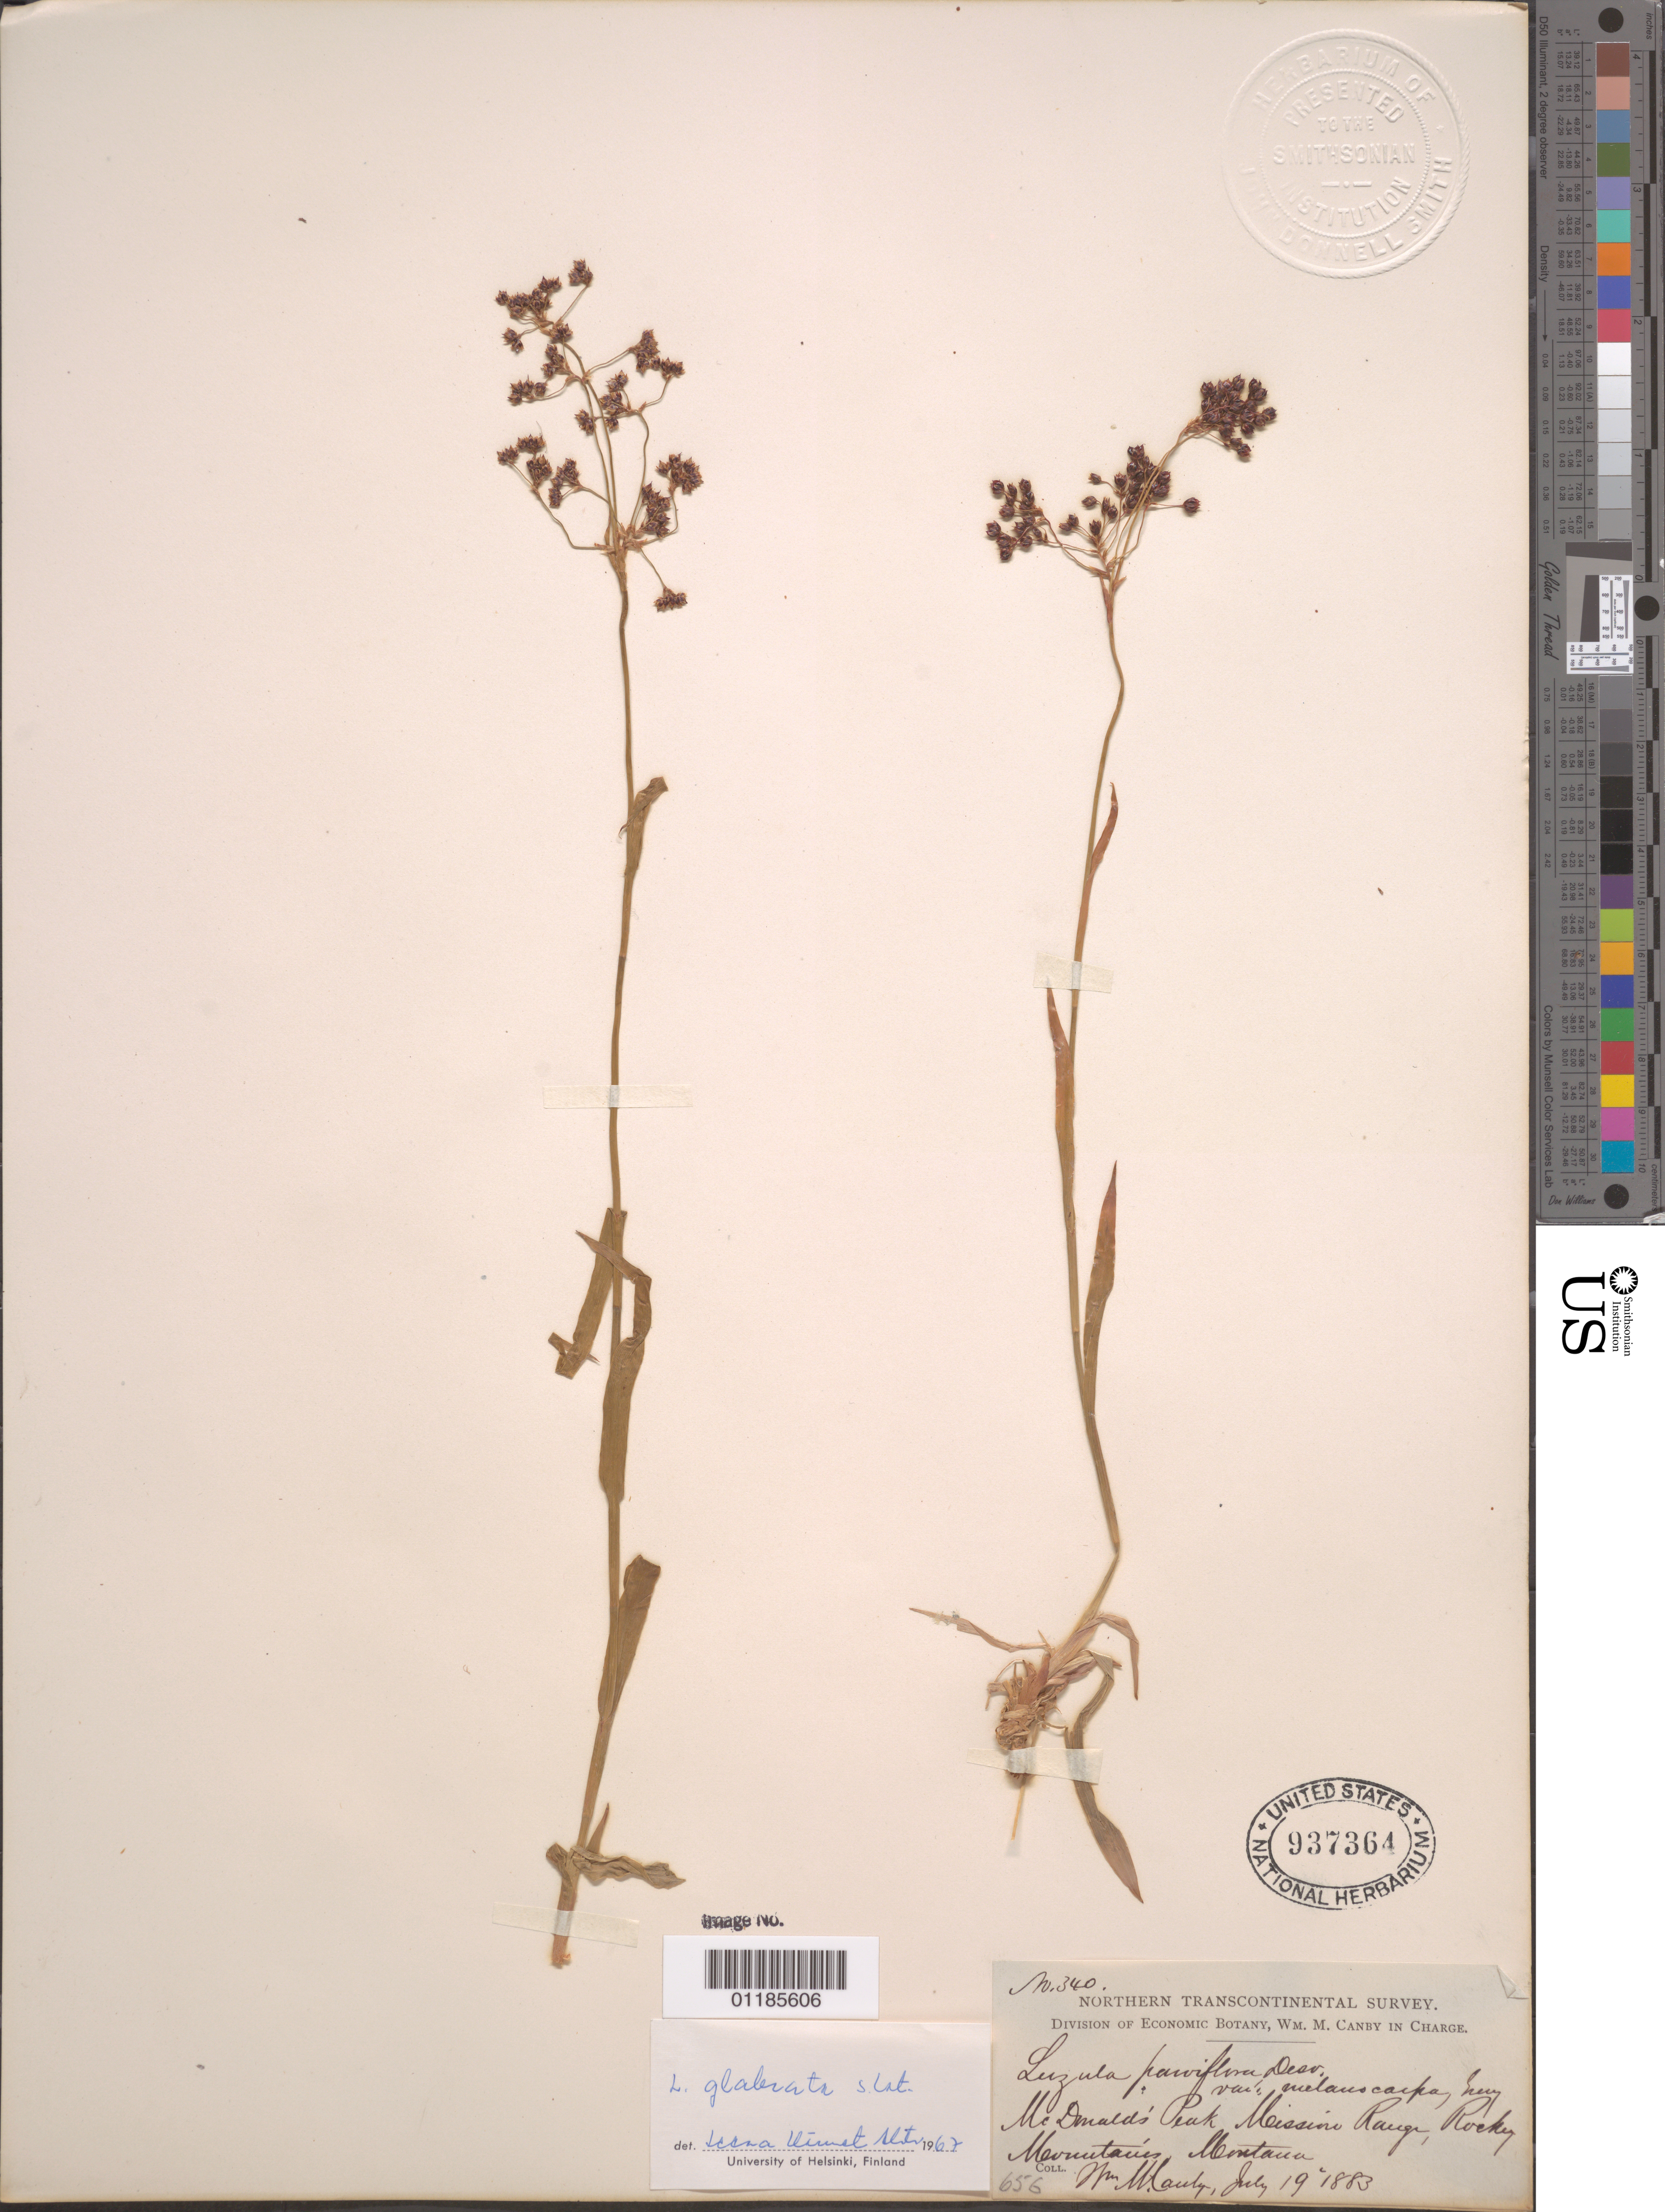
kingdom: Plantae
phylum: Tracheophyta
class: Liliopsida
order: Poales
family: Juncaceae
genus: Luzula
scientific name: Luzula glabrata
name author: (Hoppe) Desv.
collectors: W. M. Canby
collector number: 340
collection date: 1883-07-19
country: United States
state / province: Montana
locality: Mc Donald's Peak, [...] Range, Rocky Mts.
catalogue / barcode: US 937364